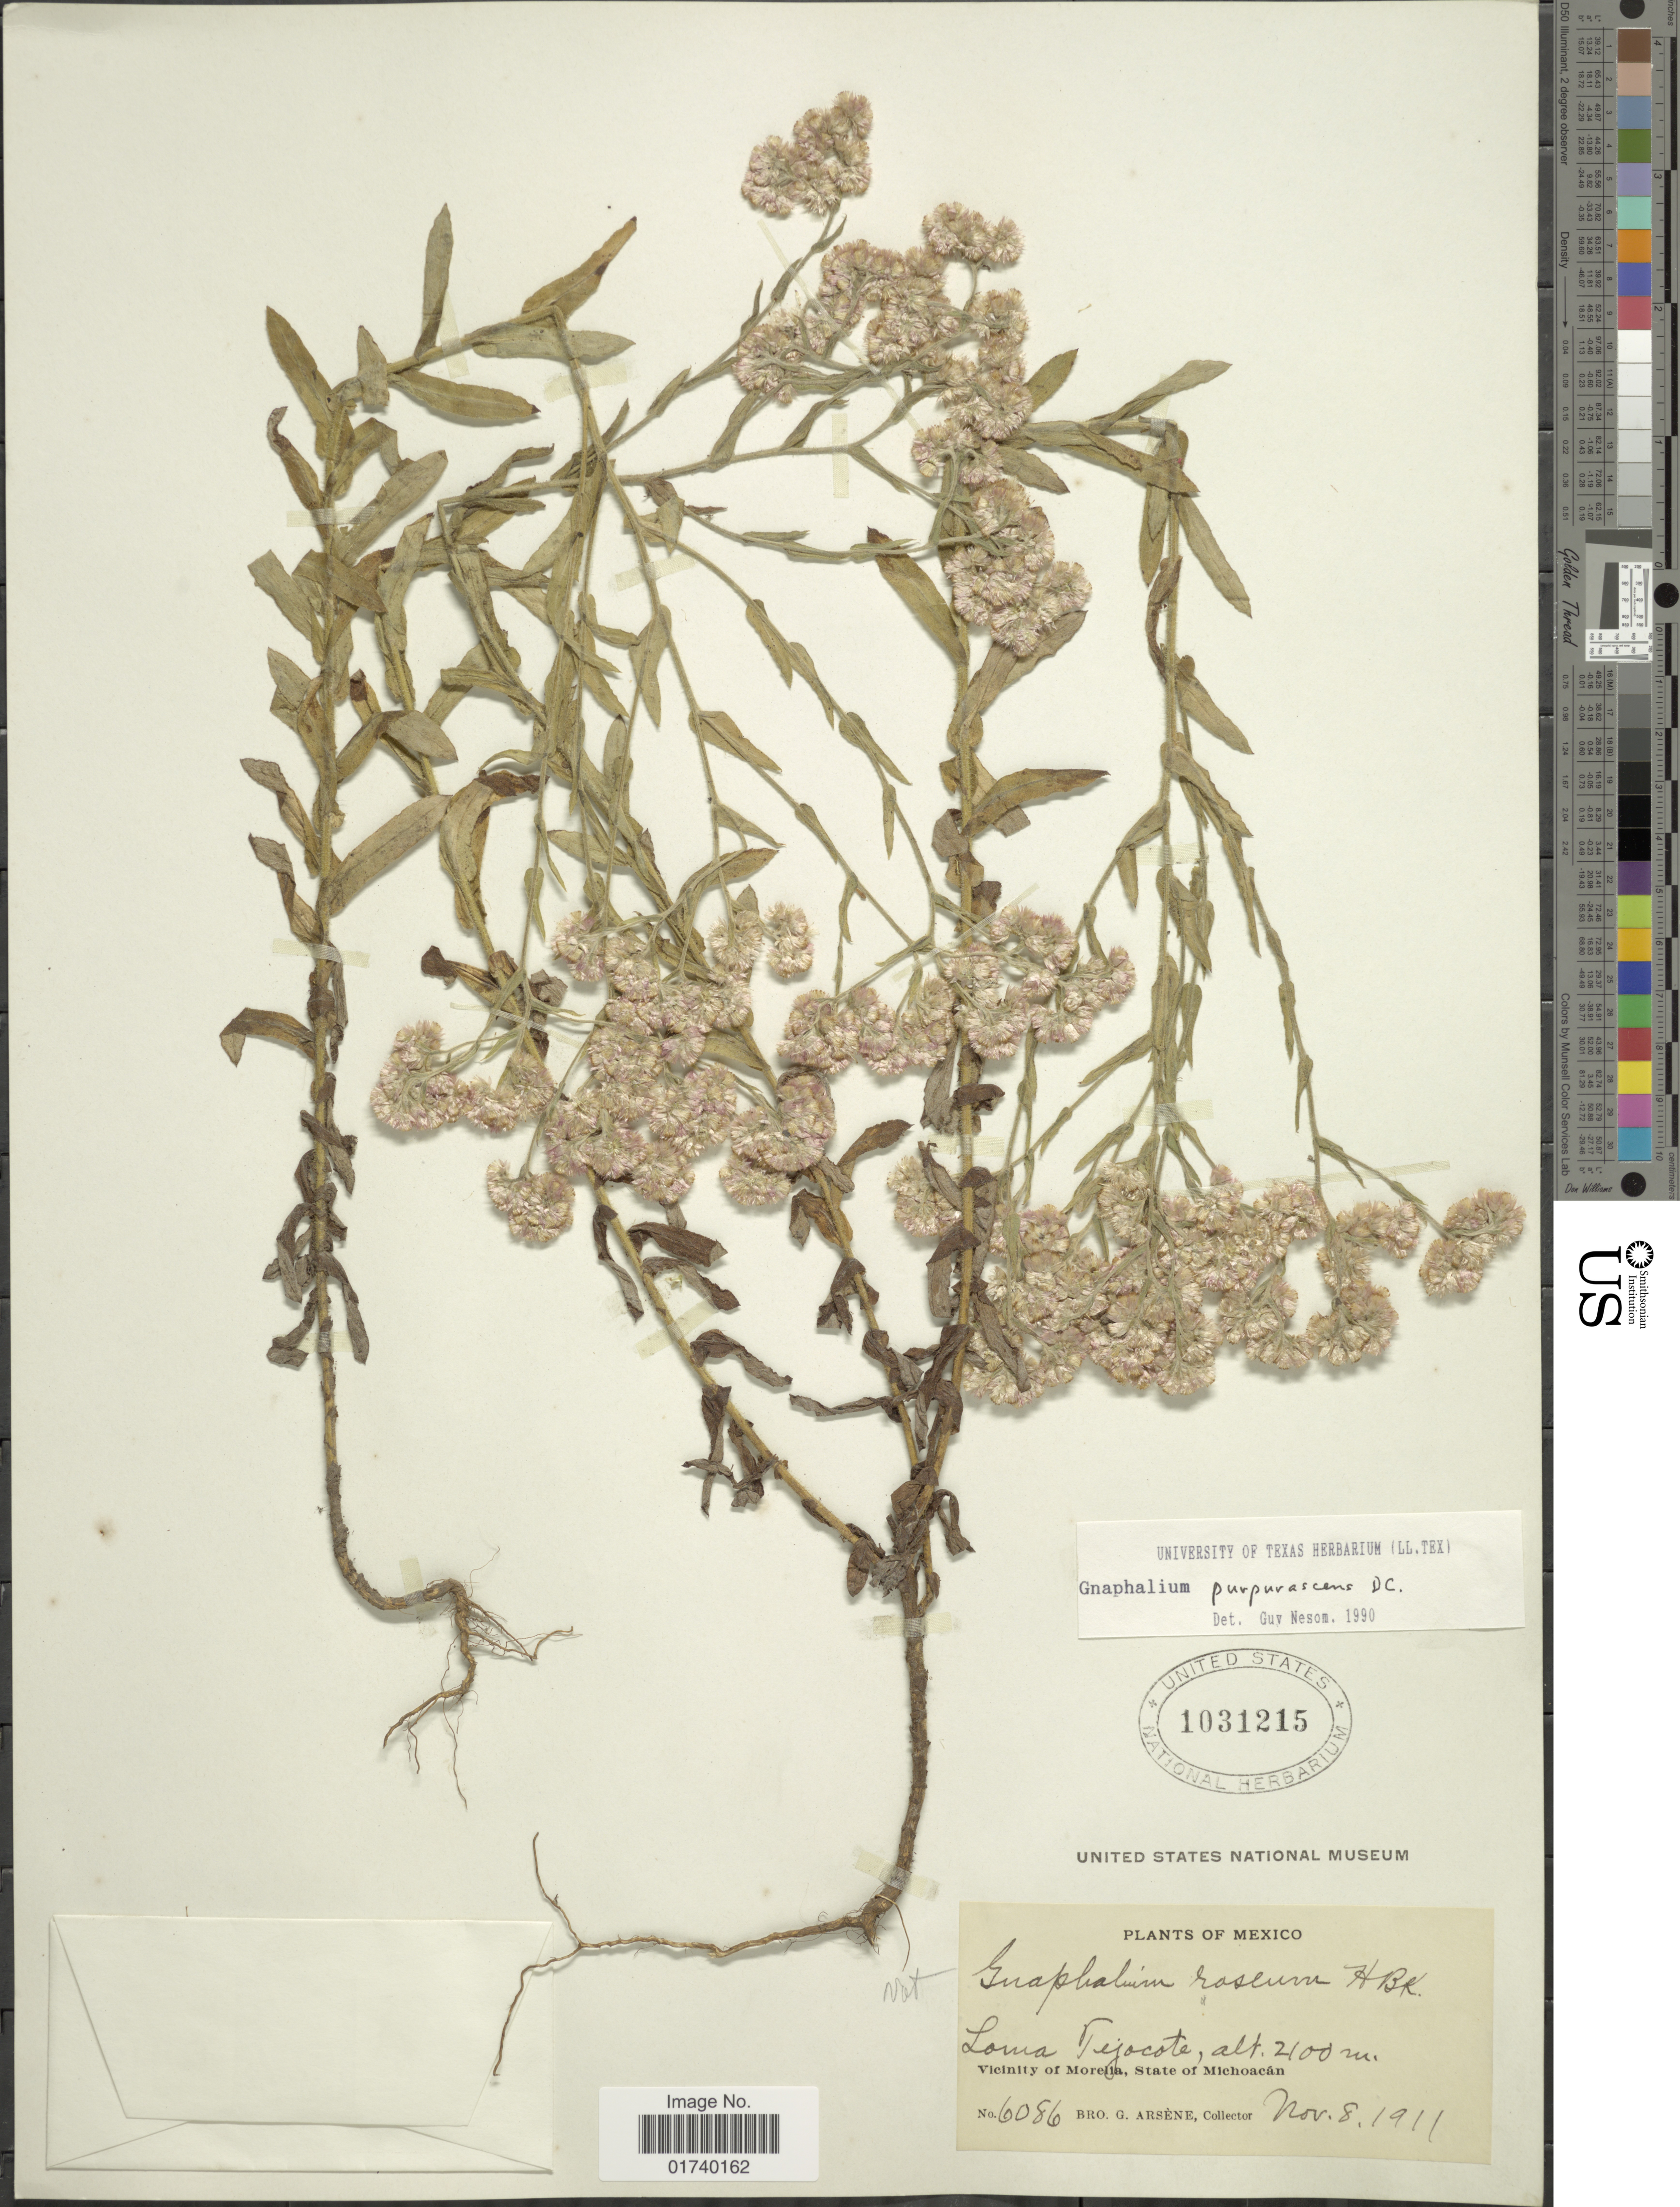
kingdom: Plantae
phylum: Tracheophyta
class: Magnoliopsida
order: Asterales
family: Asteraceae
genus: Pseudognaphalium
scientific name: Pseudognaphalium purpurascens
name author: (DC.) Anderb.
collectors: Bro. G. Arsène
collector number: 6086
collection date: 1911-11-08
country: Mexico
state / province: Michoacán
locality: Loma Tejocote, Vicinity of Morellia, State of Michoacan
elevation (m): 2100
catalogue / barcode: US 1031215